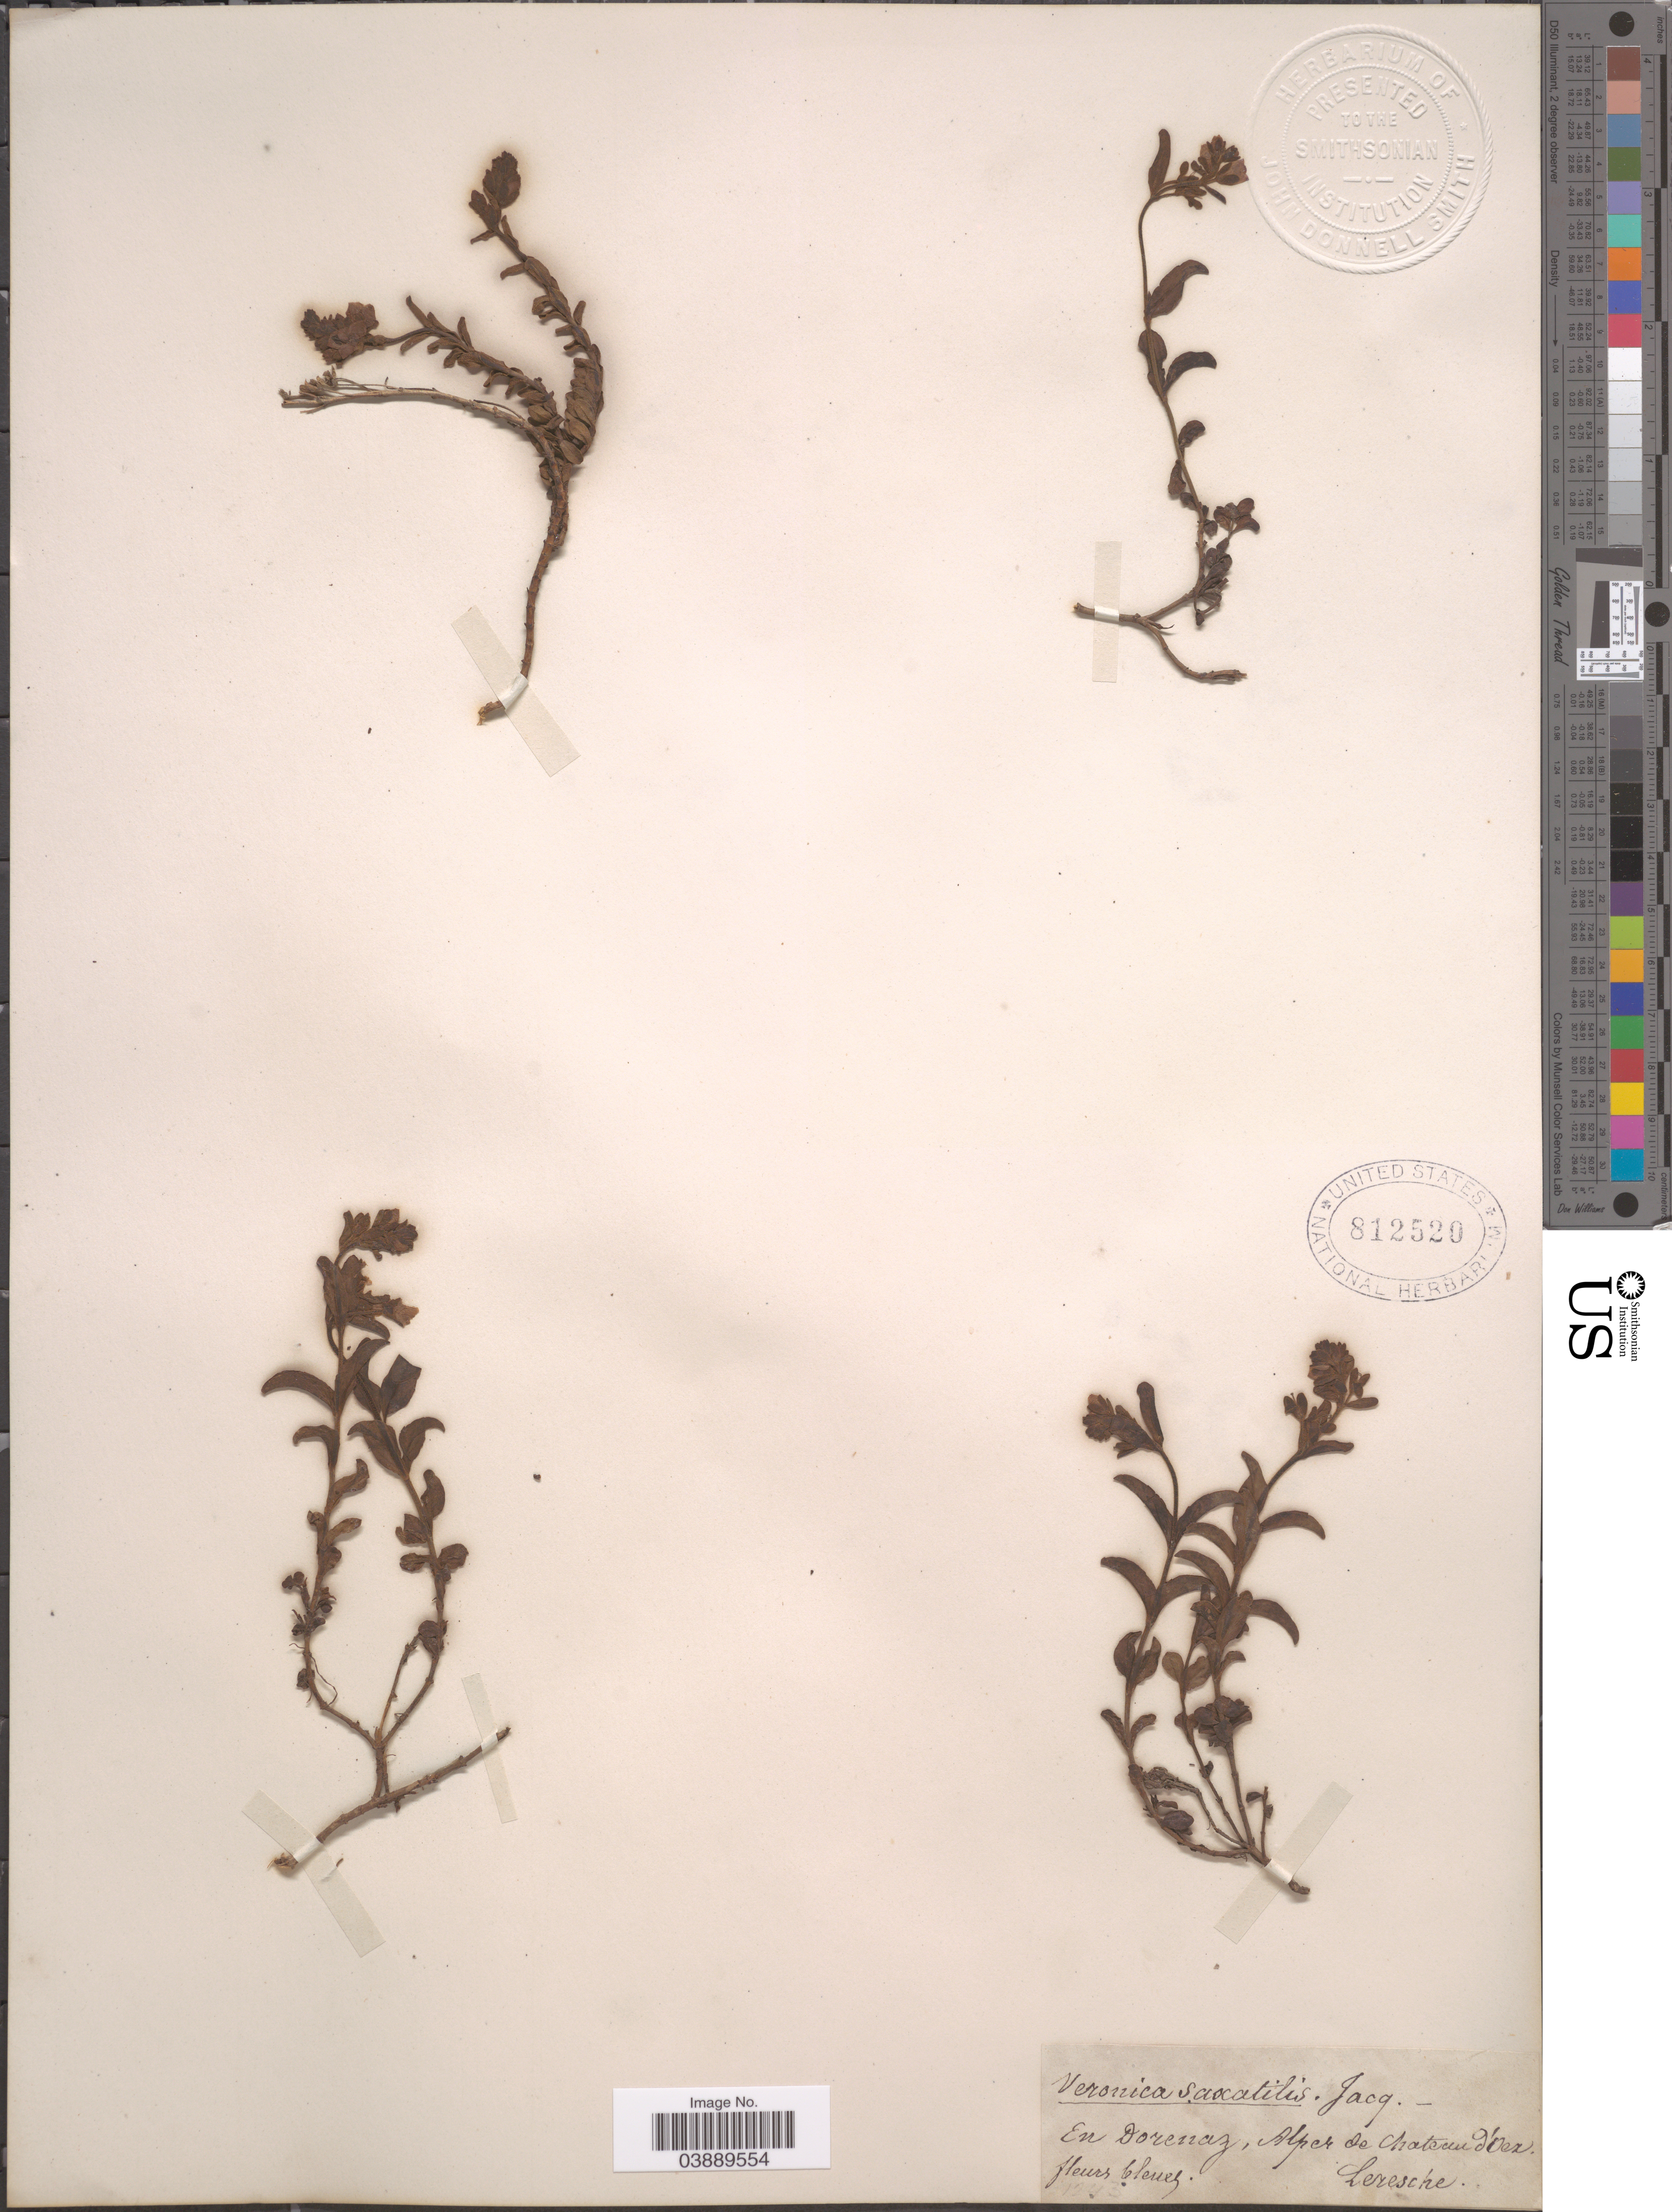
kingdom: Plantae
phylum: Tracheophyta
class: Magnoliopsida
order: Lamiales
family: Plantaginaceae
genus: Veronica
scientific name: Veronica saxatilis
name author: Scop.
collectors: Leresche, --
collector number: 1243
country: Switzerland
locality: En Dorenaz, Alper de Chateau d'Oex.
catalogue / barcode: US 812520